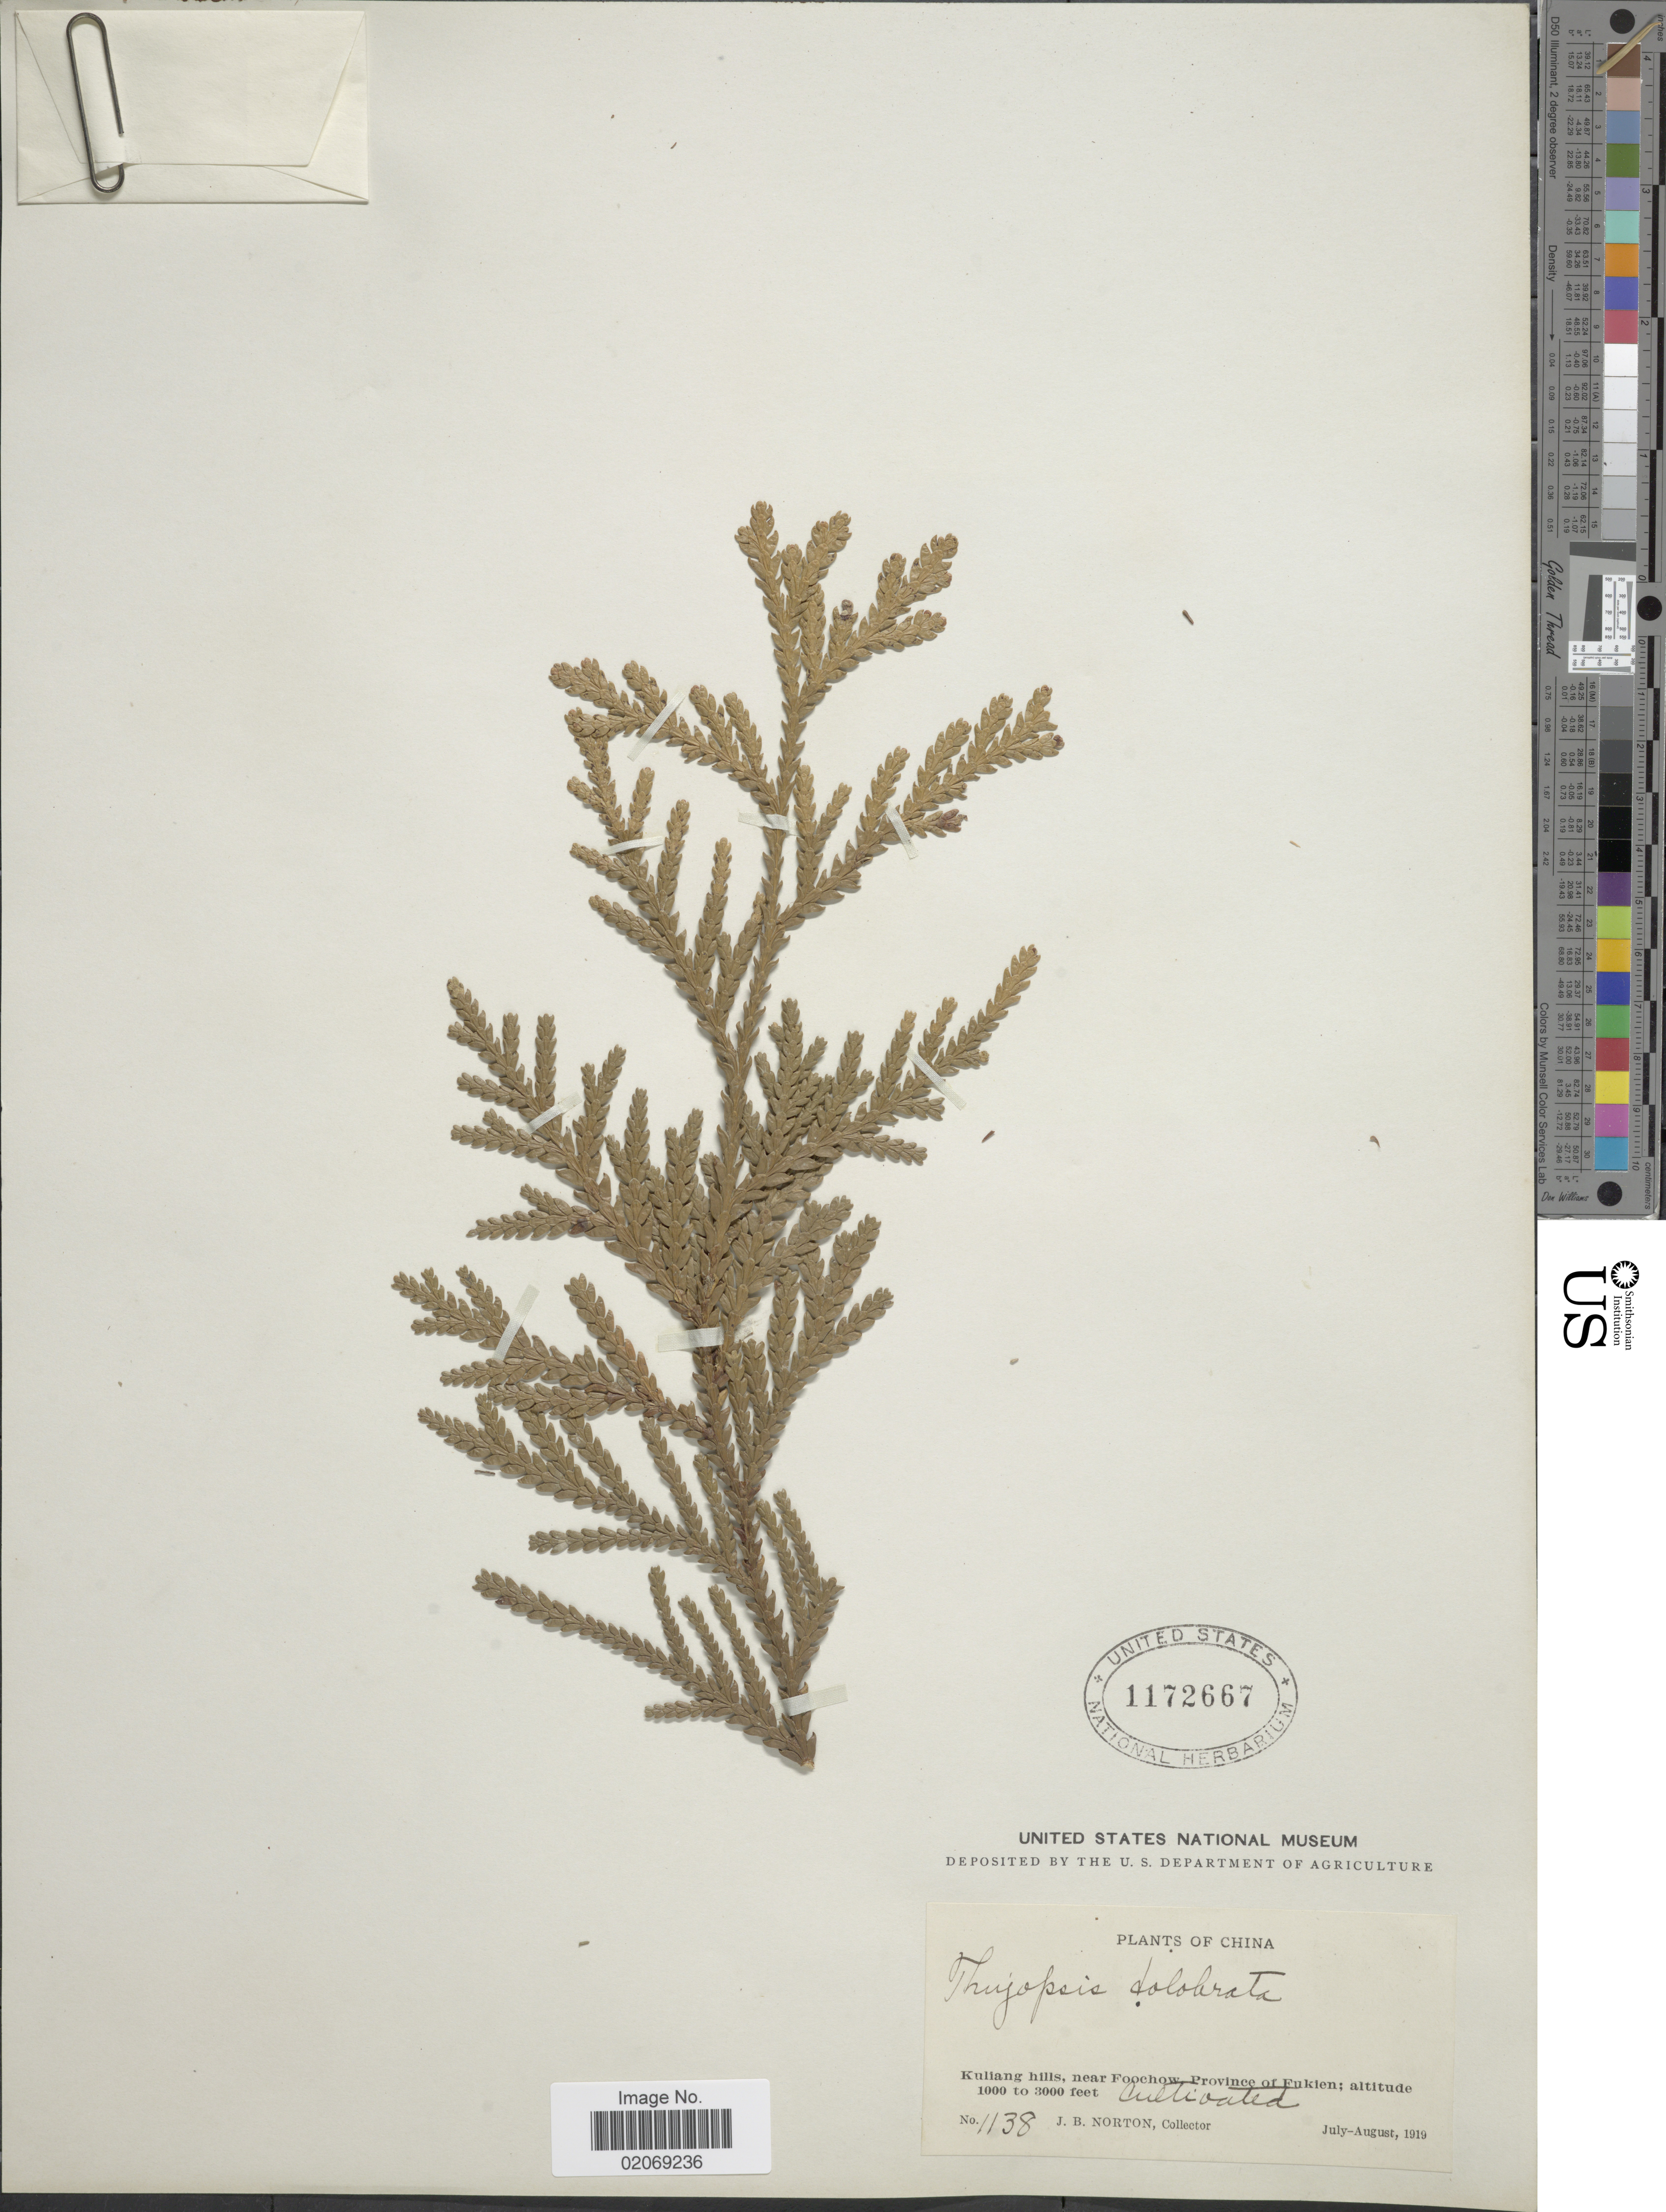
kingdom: Plantae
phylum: Tracheophyta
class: Pinopsida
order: Pinales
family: Cupressaceae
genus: Thujopsis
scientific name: Thujopsis dolabrata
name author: (Thunb. ex L. f.) Siebold & Zucc.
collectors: J. B. Norton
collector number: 1138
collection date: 1919-07/1919-08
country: China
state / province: Fujian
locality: Kuliang hills, near Foochow, Province of Eukien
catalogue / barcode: US 1172667